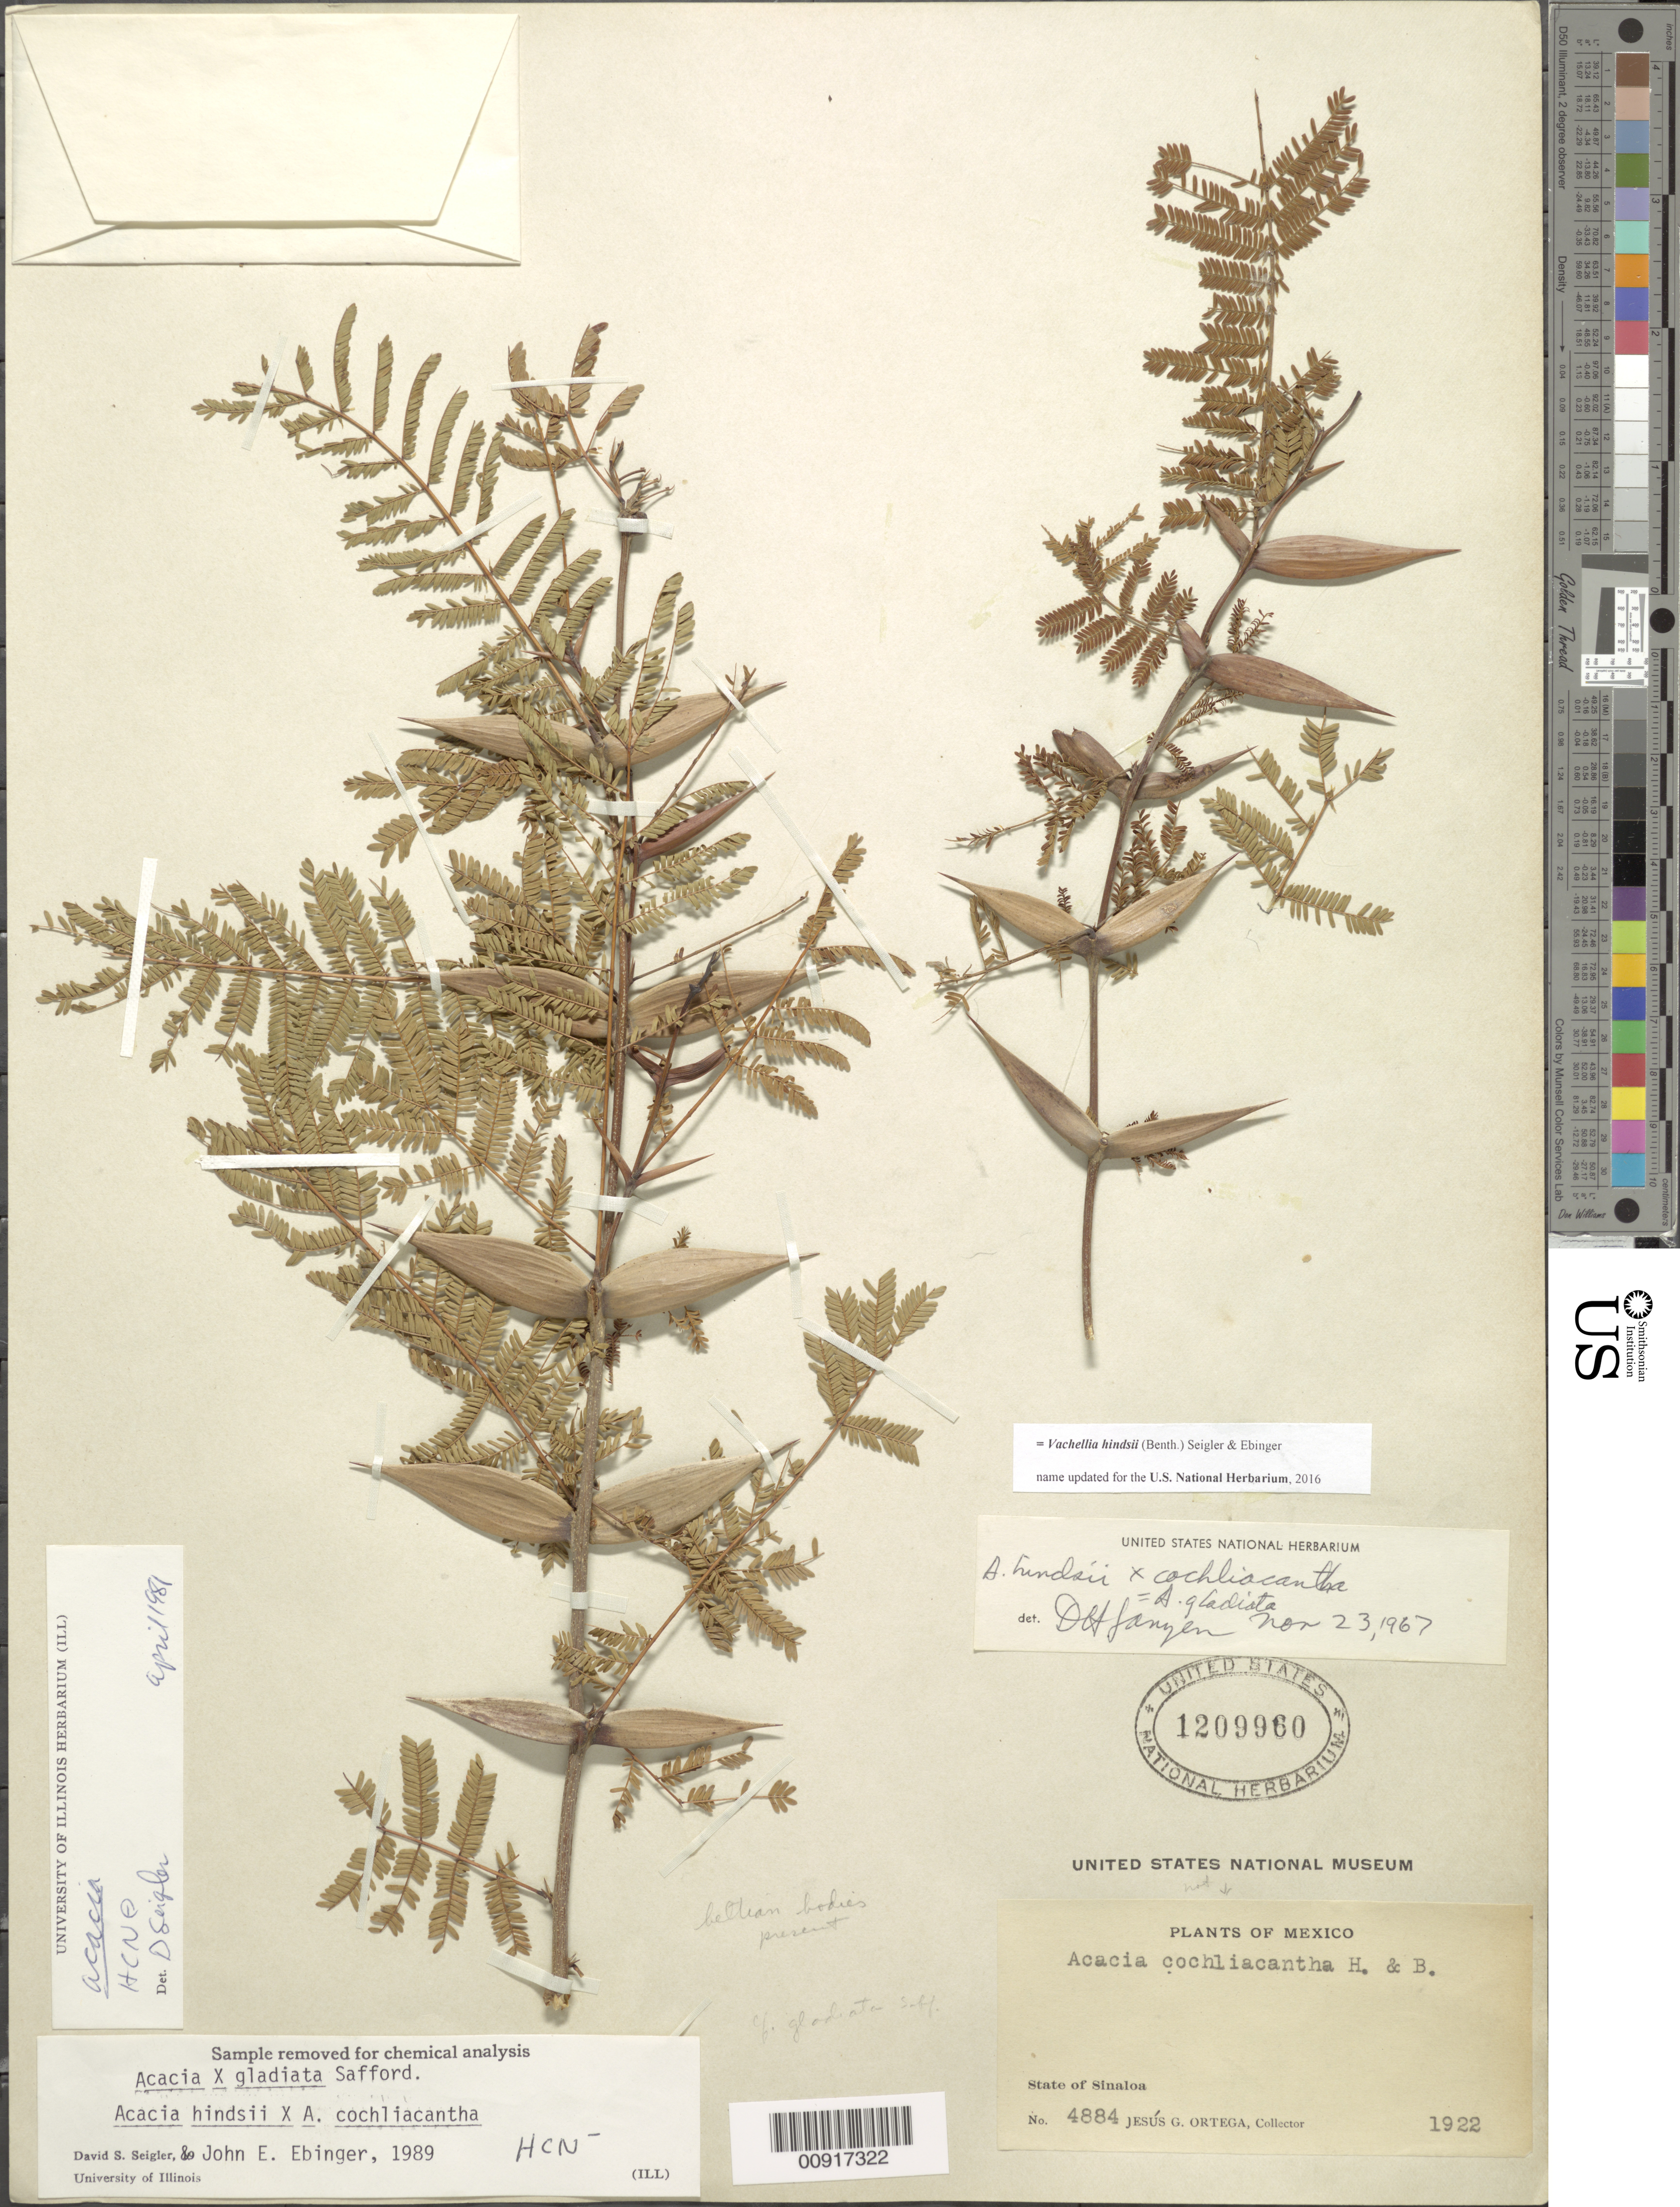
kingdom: Plantae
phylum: Tracheophyta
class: Magnoliopsida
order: Fabales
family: Fabaceae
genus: Vachellia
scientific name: Vachellia hindsii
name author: (Benth.) Seigler & Ebinger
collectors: J. Ortega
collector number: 4884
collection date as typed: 1922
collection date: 1922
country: Mexico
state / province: Sinaloa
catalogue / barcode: US 1209960